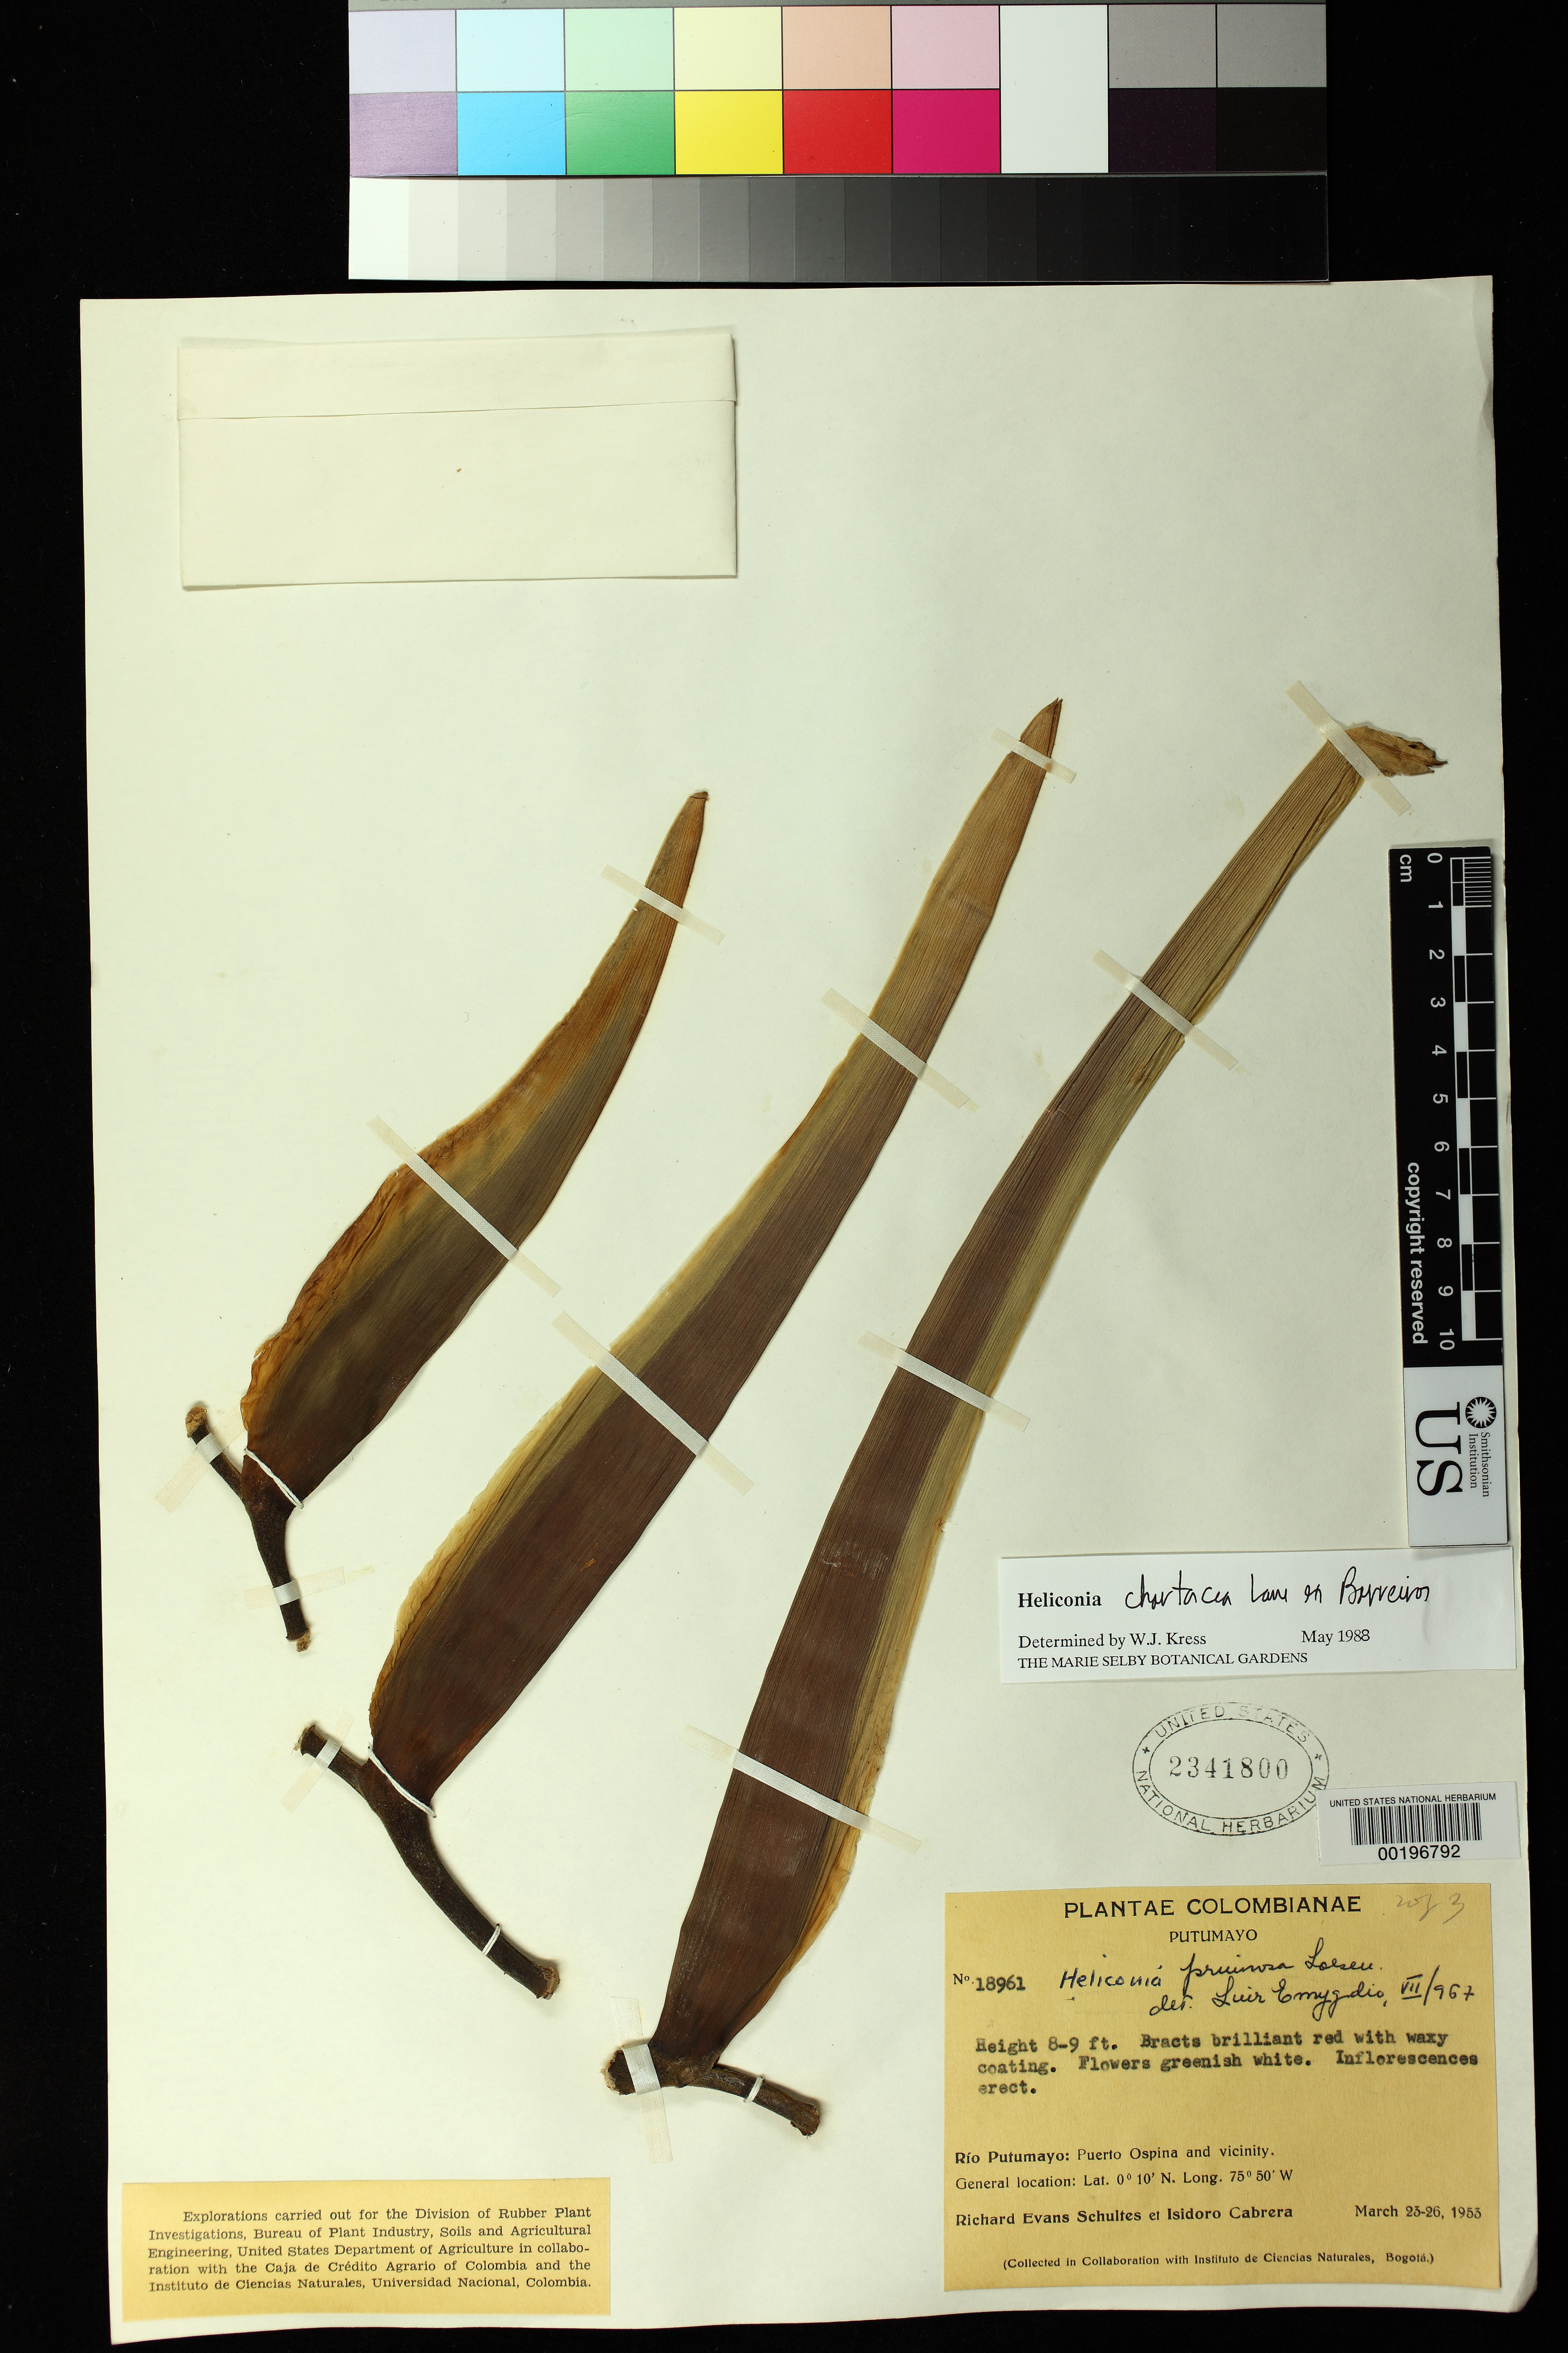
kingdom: Plantae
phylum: Tracheophyta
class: Liliopsida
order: Zingiberales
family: Heliconiaceae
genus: Heliconia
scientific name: Heliconia chartacea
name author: Lane ex Barreiros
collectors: R. E. Schultes & I. Cabrera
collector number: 18961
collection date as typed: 23 Mar 1953 to 26 Mar 1953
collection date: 1953-03-23/1953-03-26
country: Colombia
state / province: Putumayo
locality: Rio Putumayo: Puerto Ospina and vicinity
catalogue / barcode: US 2341800